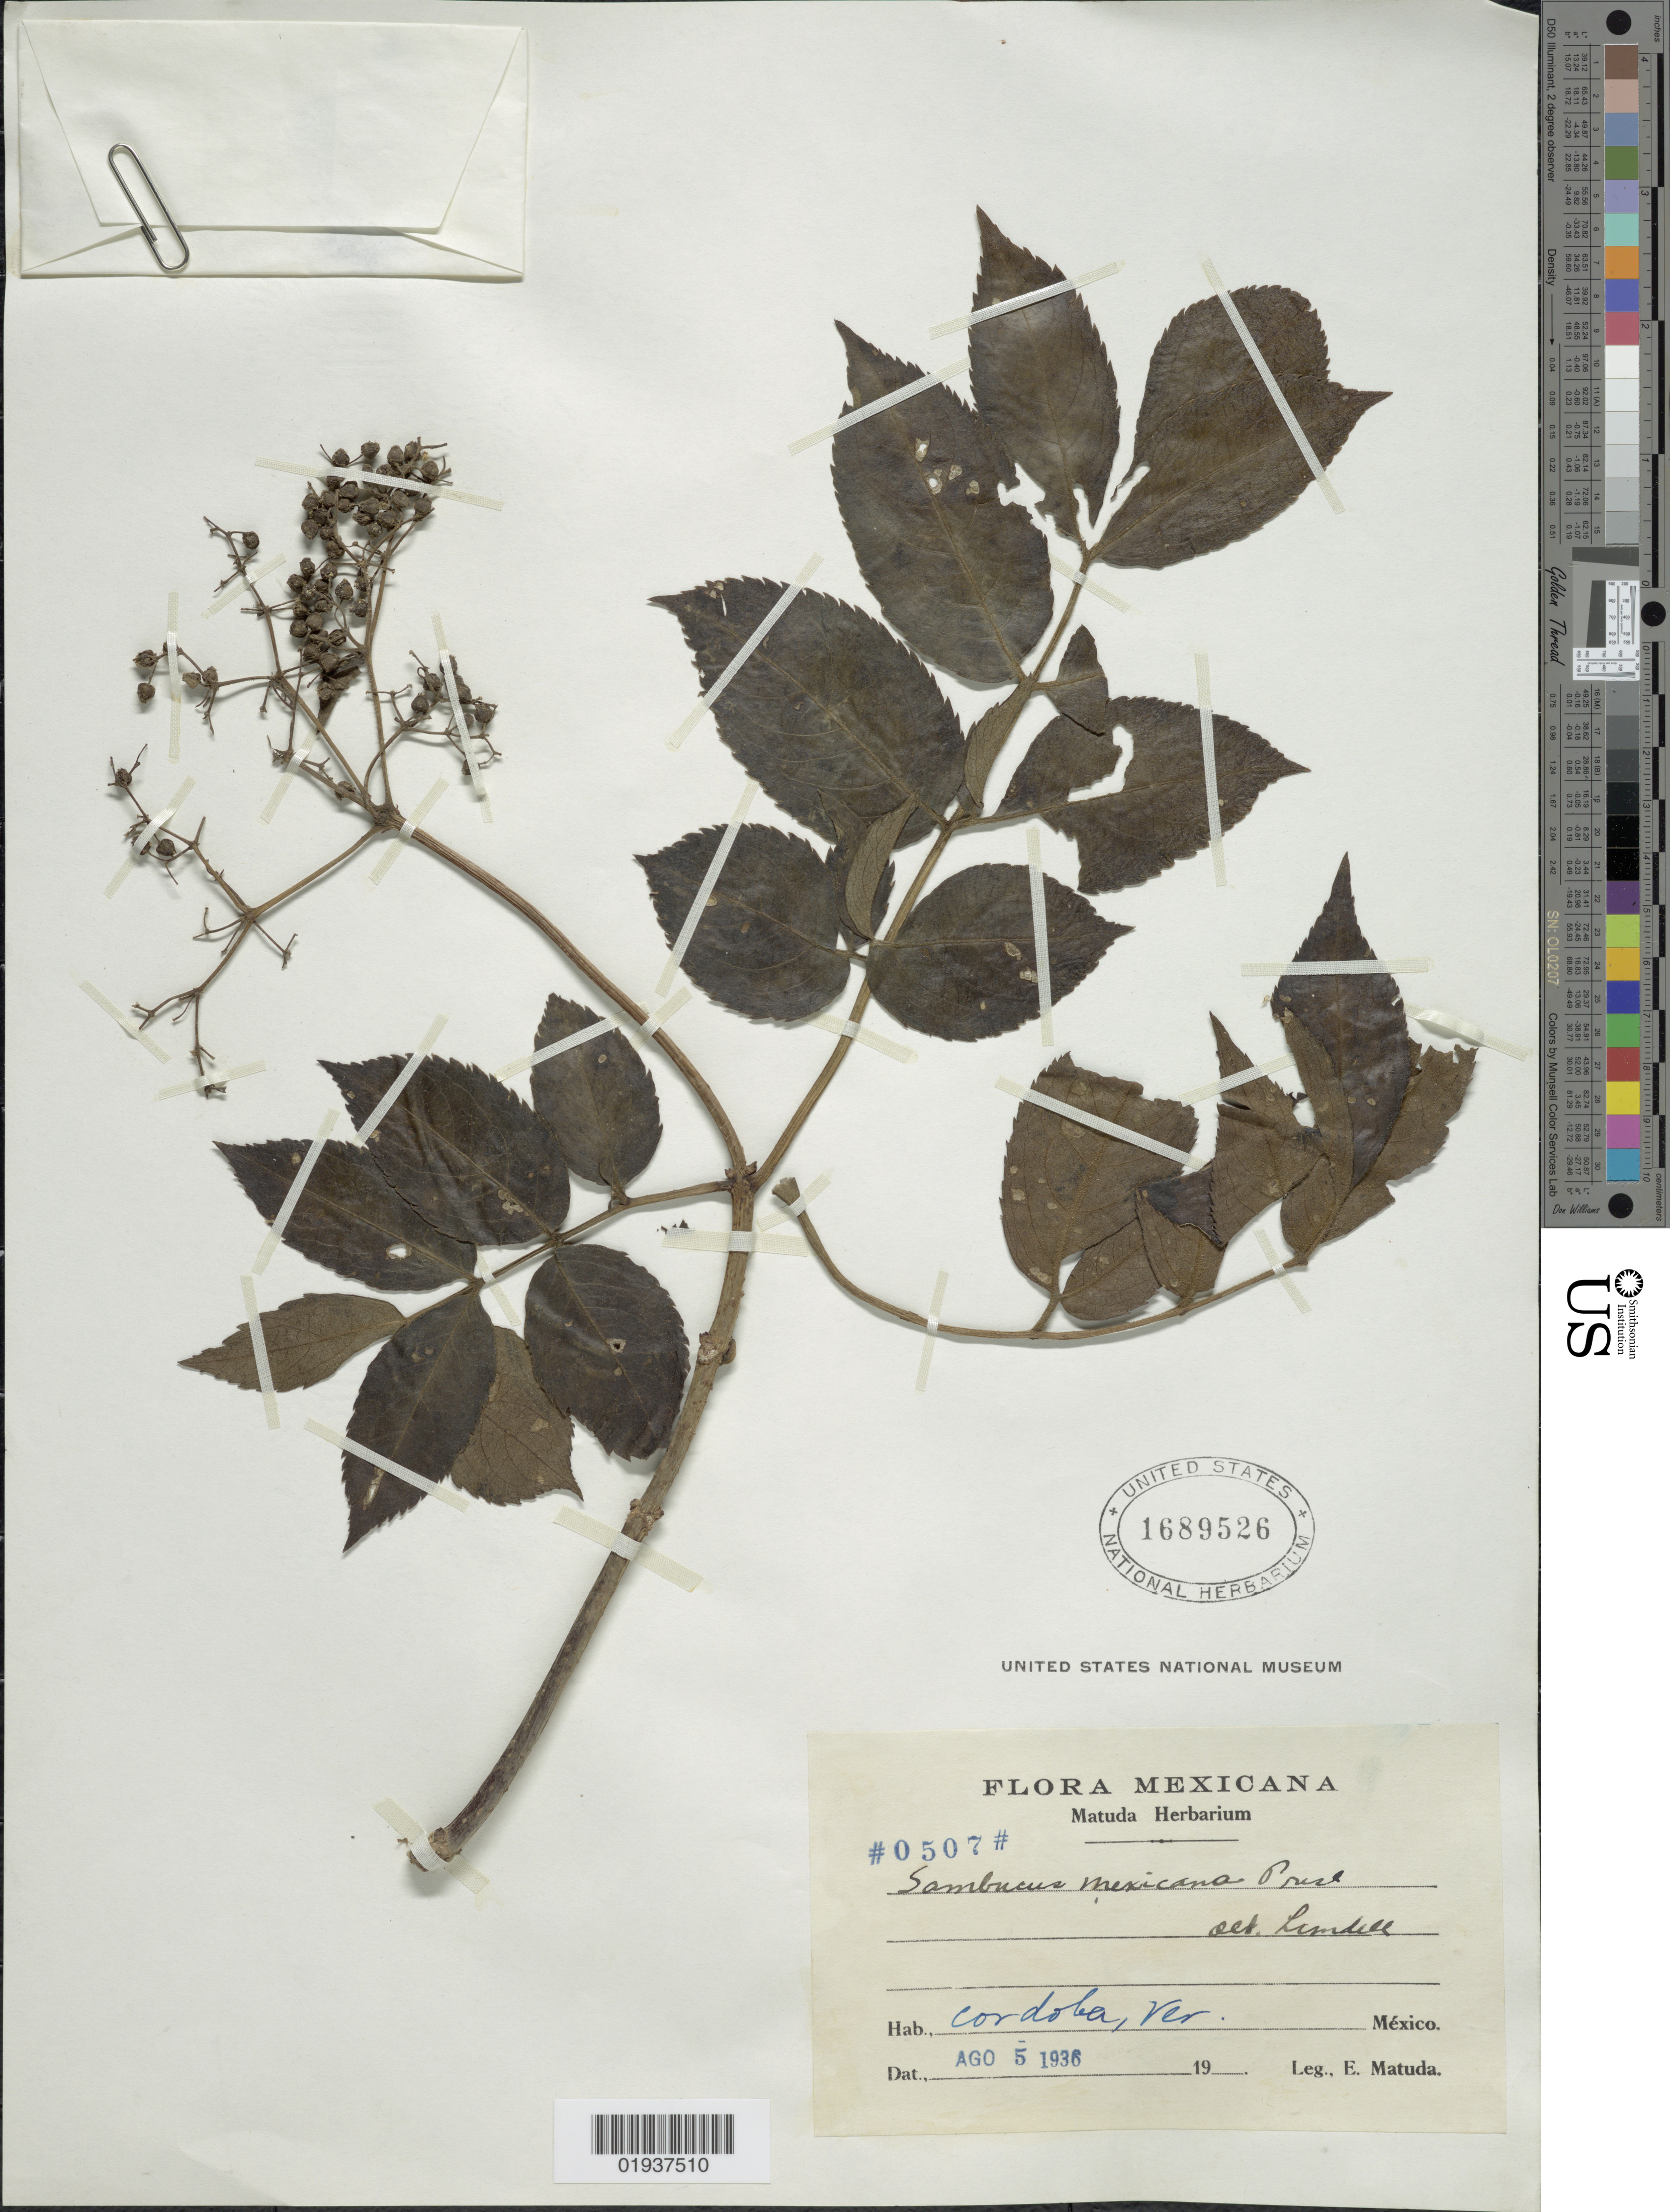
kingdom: Plantae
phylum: Tracheophyta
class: Magnoliopsida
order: Dipsacales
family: Viburnaceae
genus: Sambucus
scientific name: Sambucus mexicana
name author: C. Presl ex DC.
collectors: E. Matuda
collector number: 0507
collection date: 1936-08-05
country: Mexico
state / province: Veracruz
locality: Cordoba, Ver.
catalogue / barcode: US 1689526